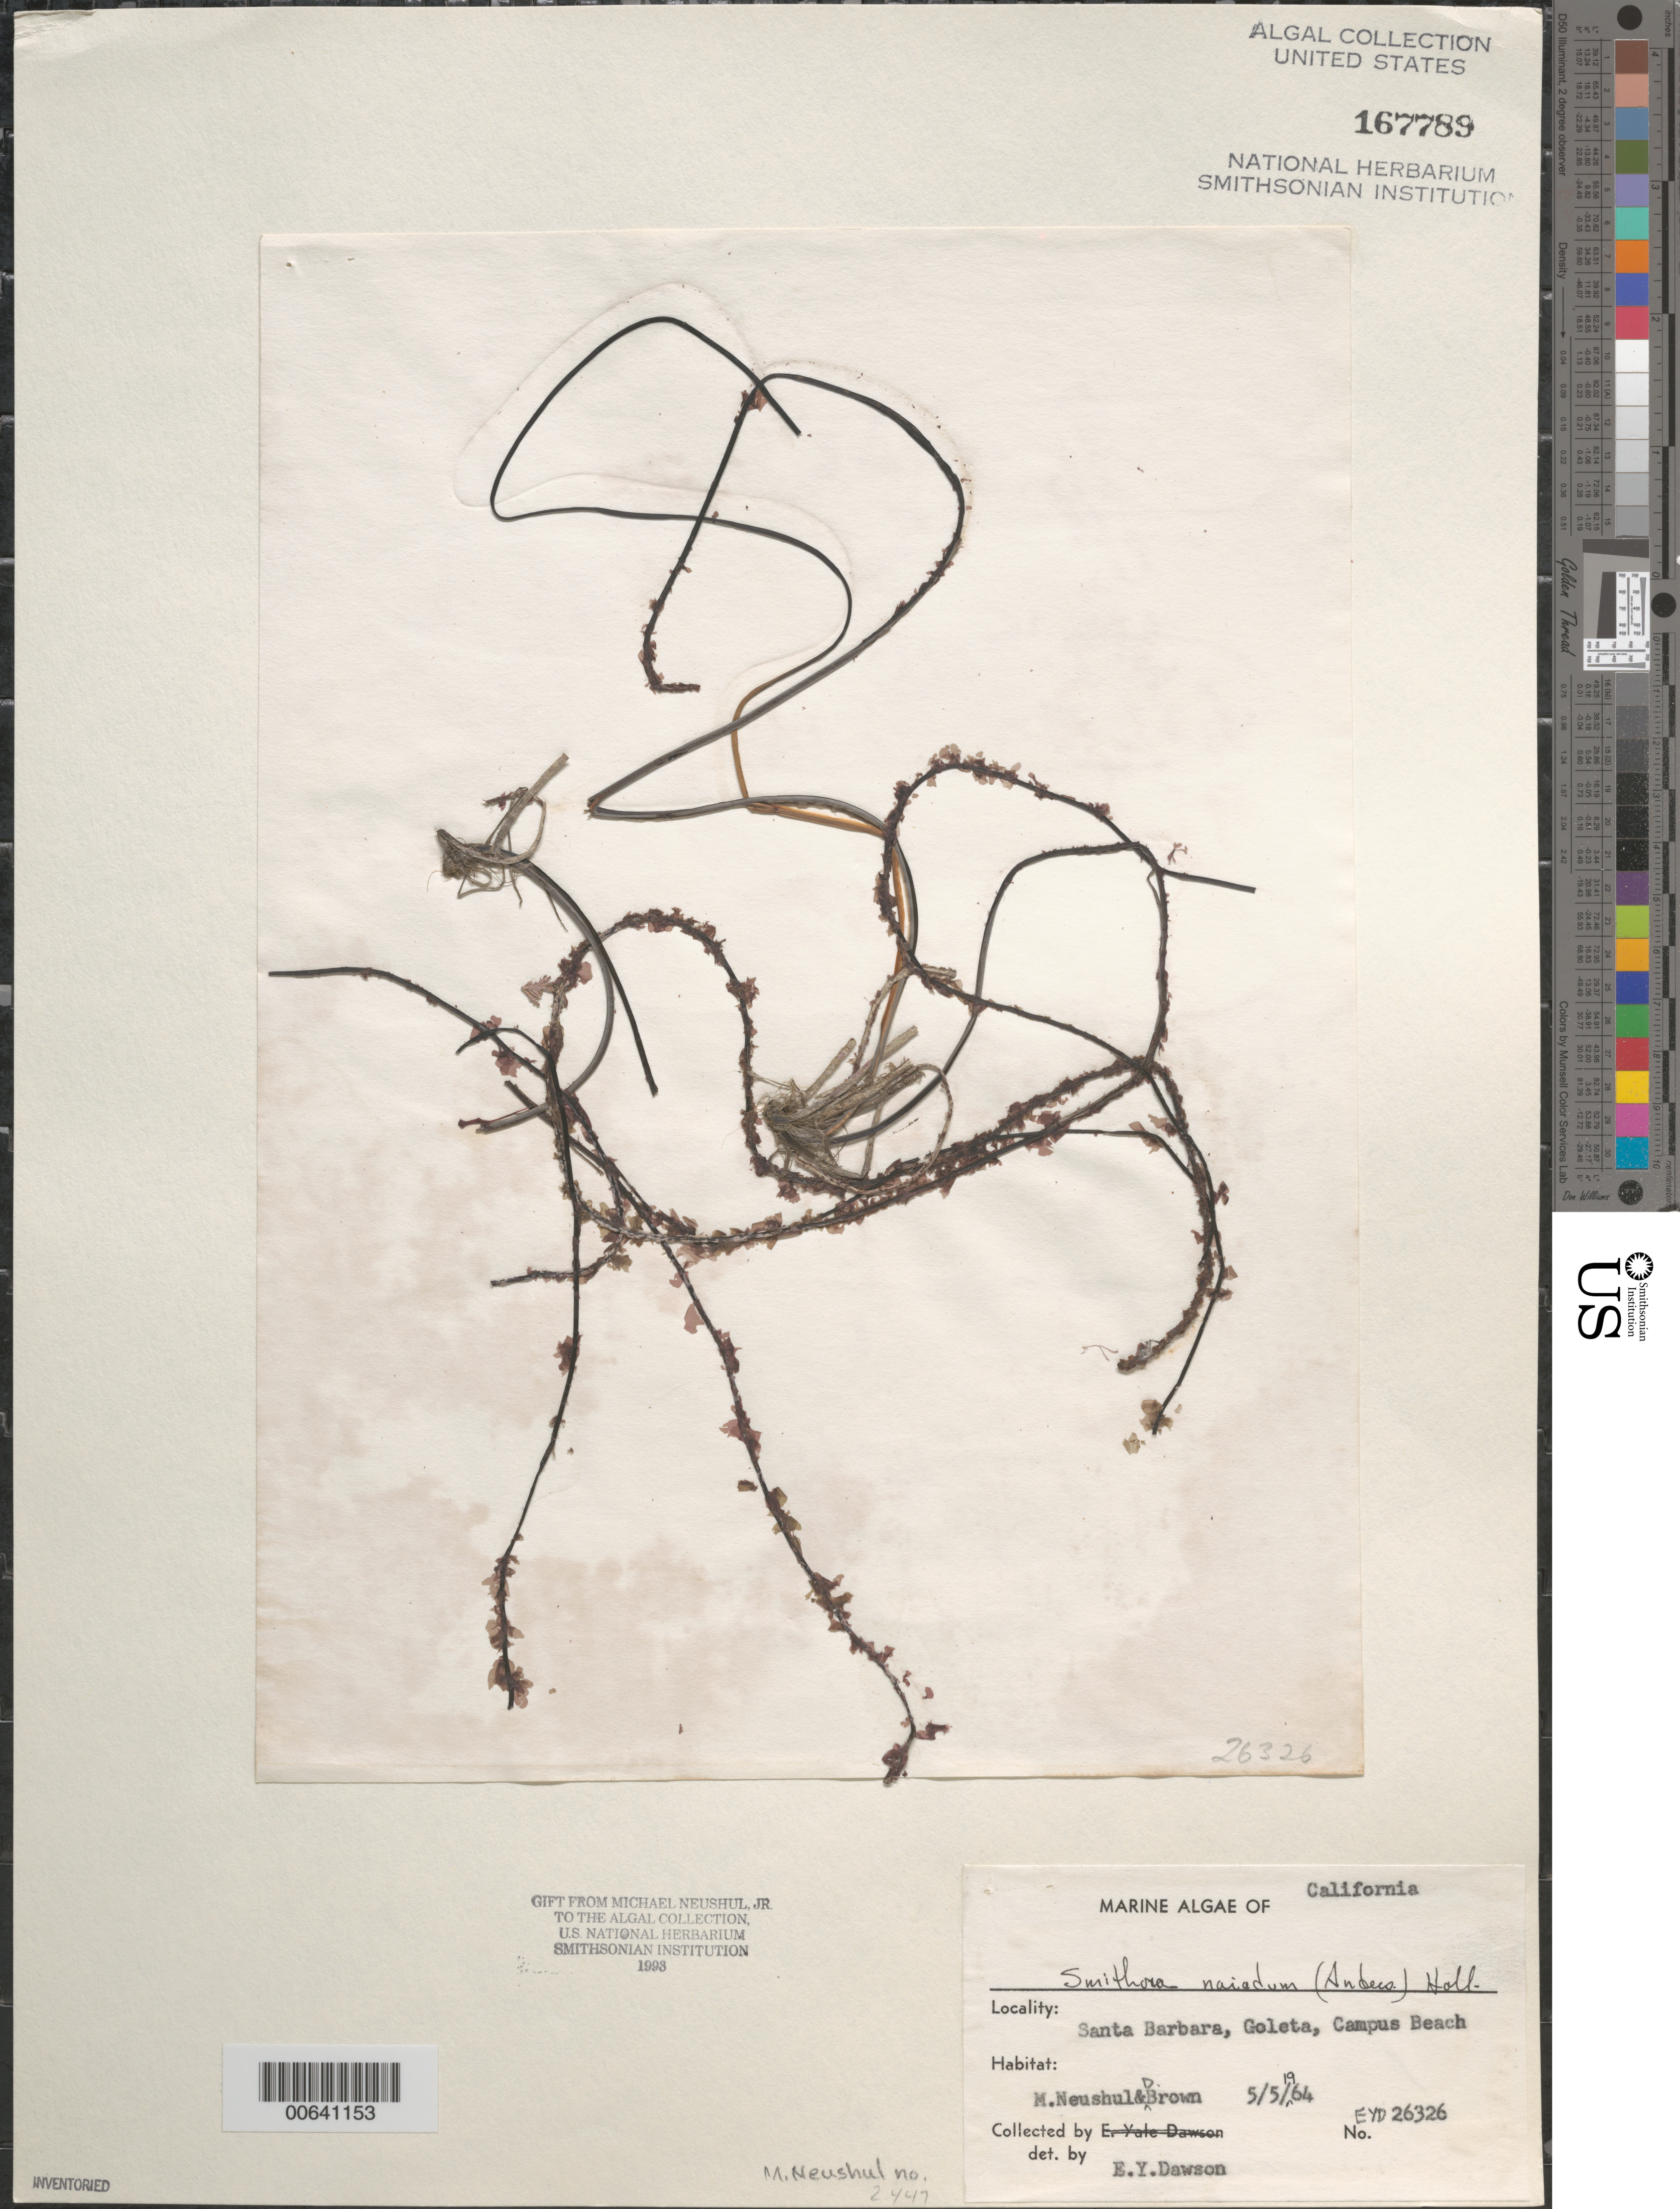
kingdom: Plantae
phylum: Rhodophyta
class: Compsopogonophyceae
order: Erythropeltidales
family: Erythrotrichiaceae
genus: Smithora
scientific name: Smithora naiadum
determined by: Dawson, E. Y.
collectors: M. Neushul & D. Brown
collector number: EYD 26326 & Neushul 2447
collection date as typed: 05 May 1964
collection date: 1964-05-05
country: United States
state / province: California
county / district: Santa Barbara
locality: Campus Beach, Goleta, Santa Barbara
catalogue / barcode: US 167789